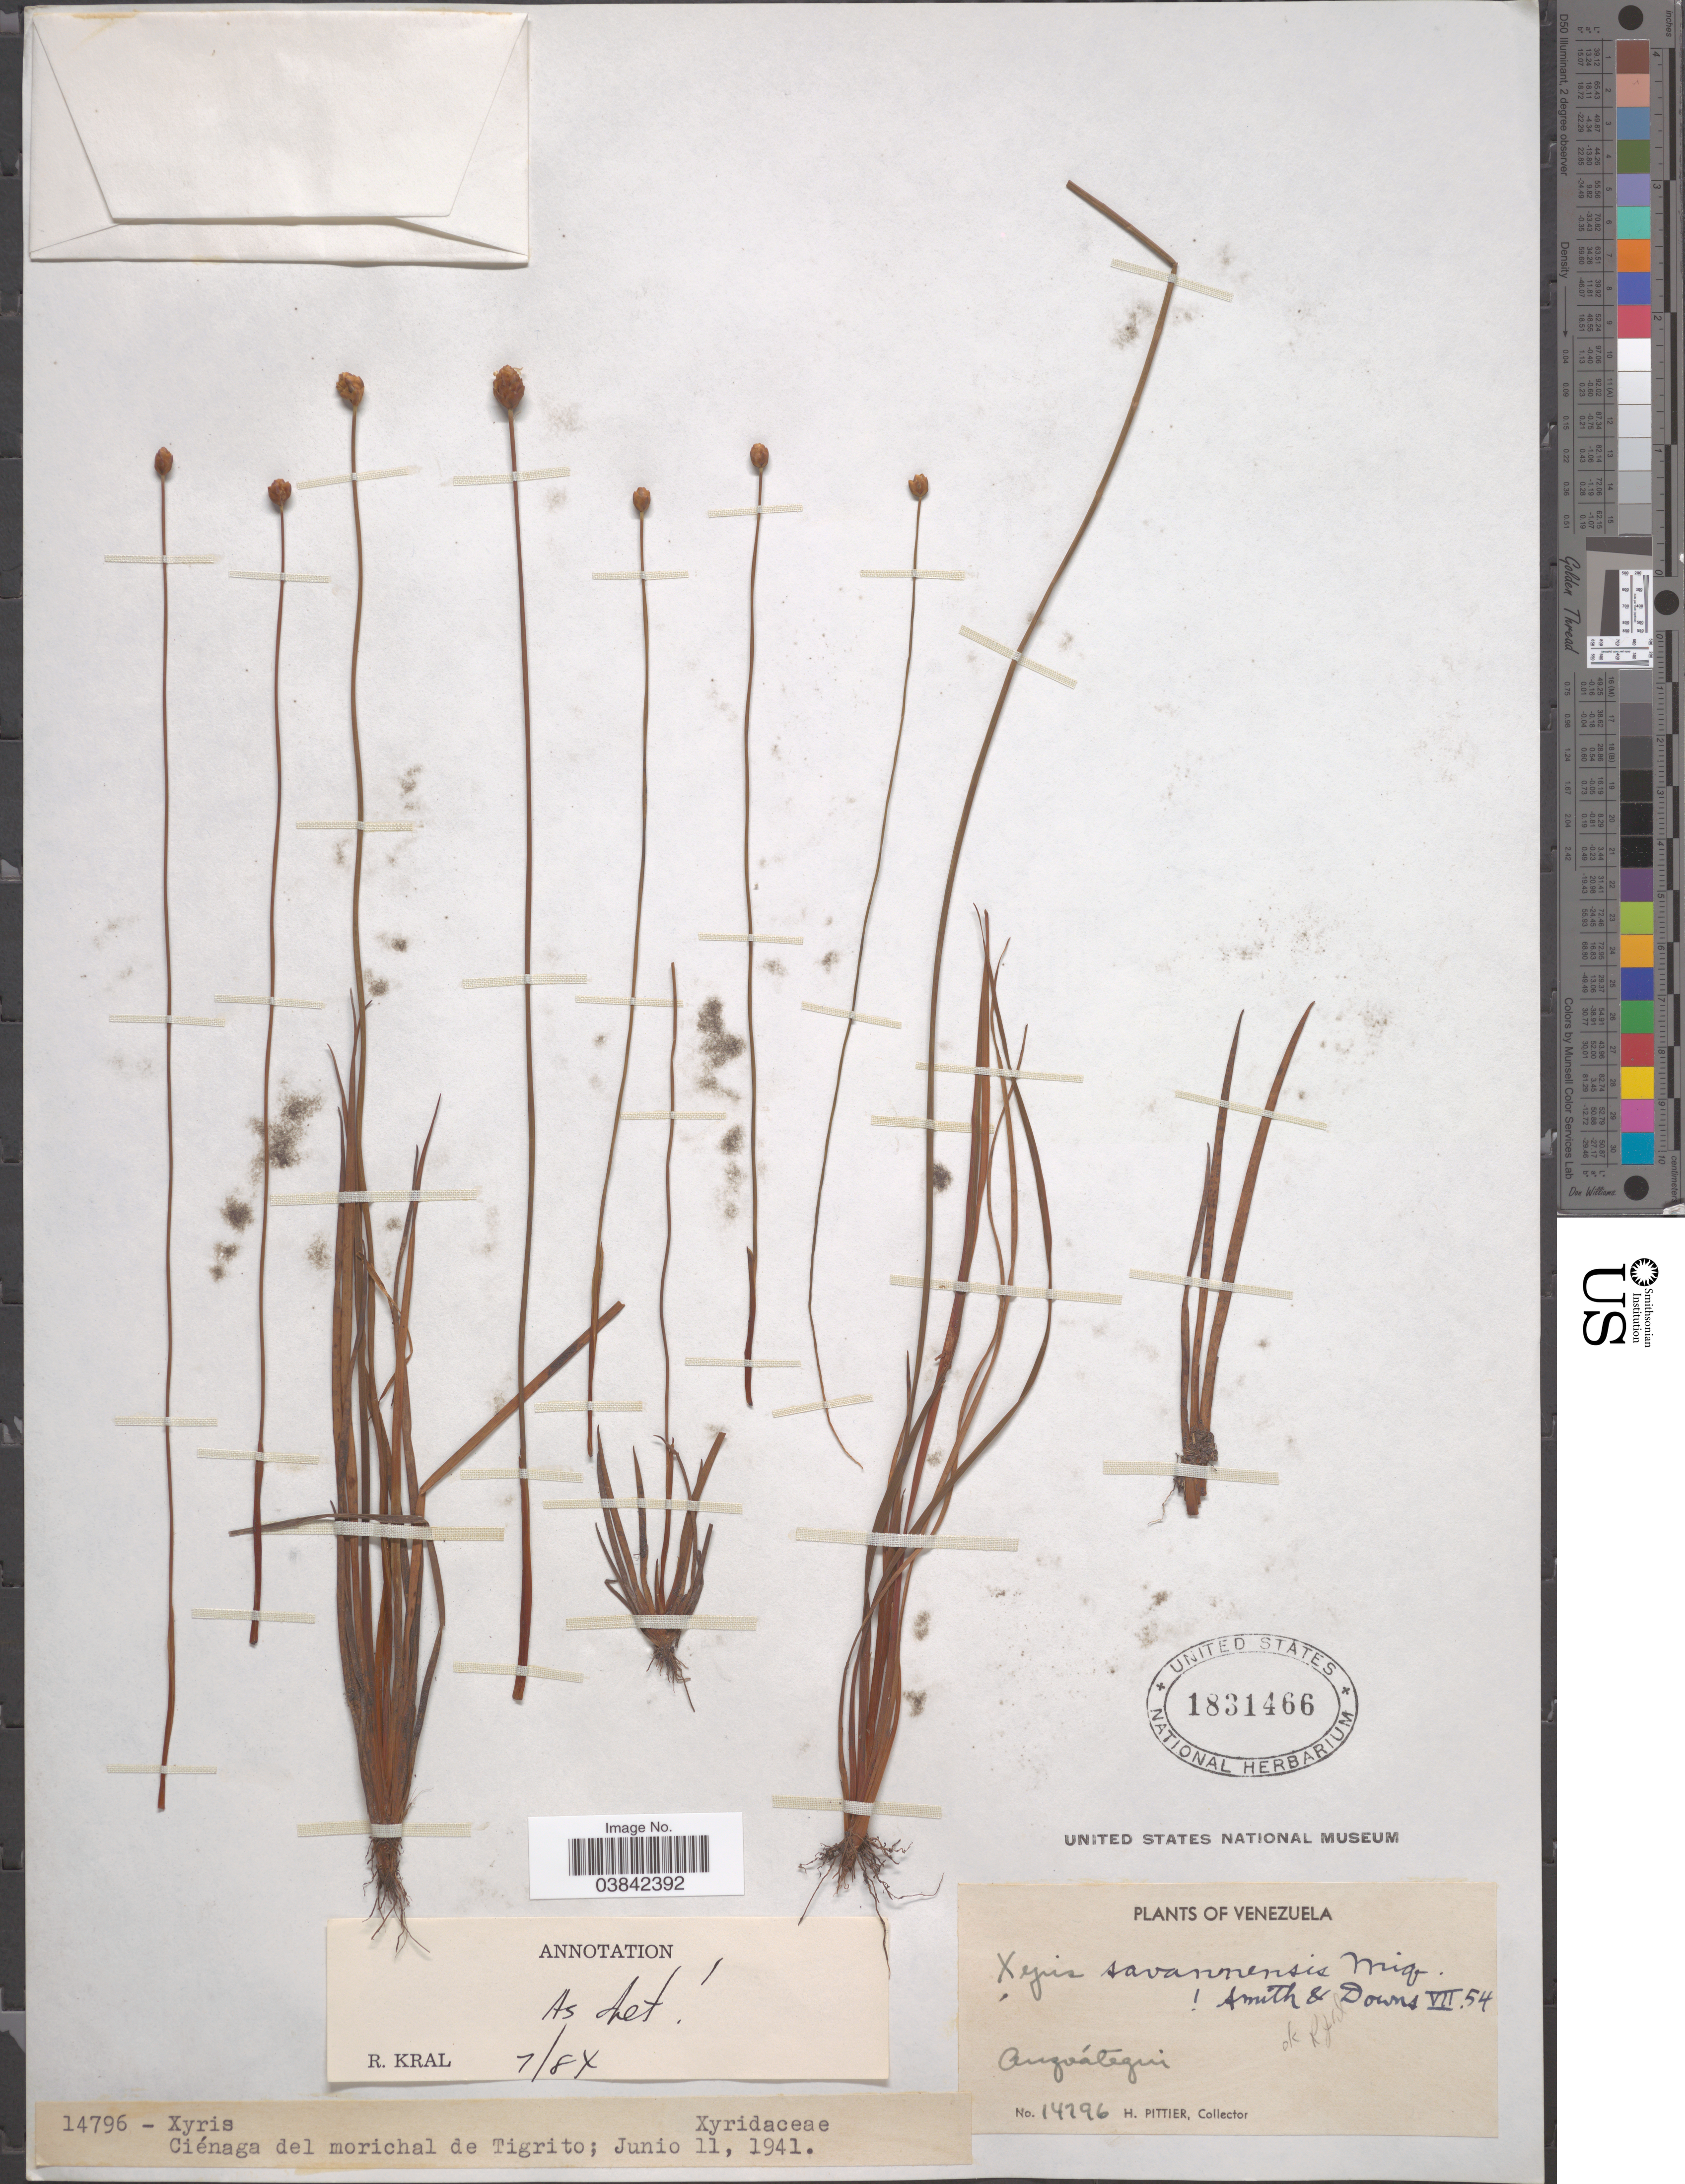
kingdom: Plantae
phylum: Tracheophyta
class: Liliopsida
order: Poales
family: Xyridaceae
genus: Xyris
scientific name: Xyris savanensis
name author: Miq.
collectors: H. F. Pittier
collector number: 14796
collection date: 1941-06-11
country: Venezuela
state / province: Anzoategui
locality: Ciénaga del morichal de Tigrito.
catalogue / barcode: US 1831466